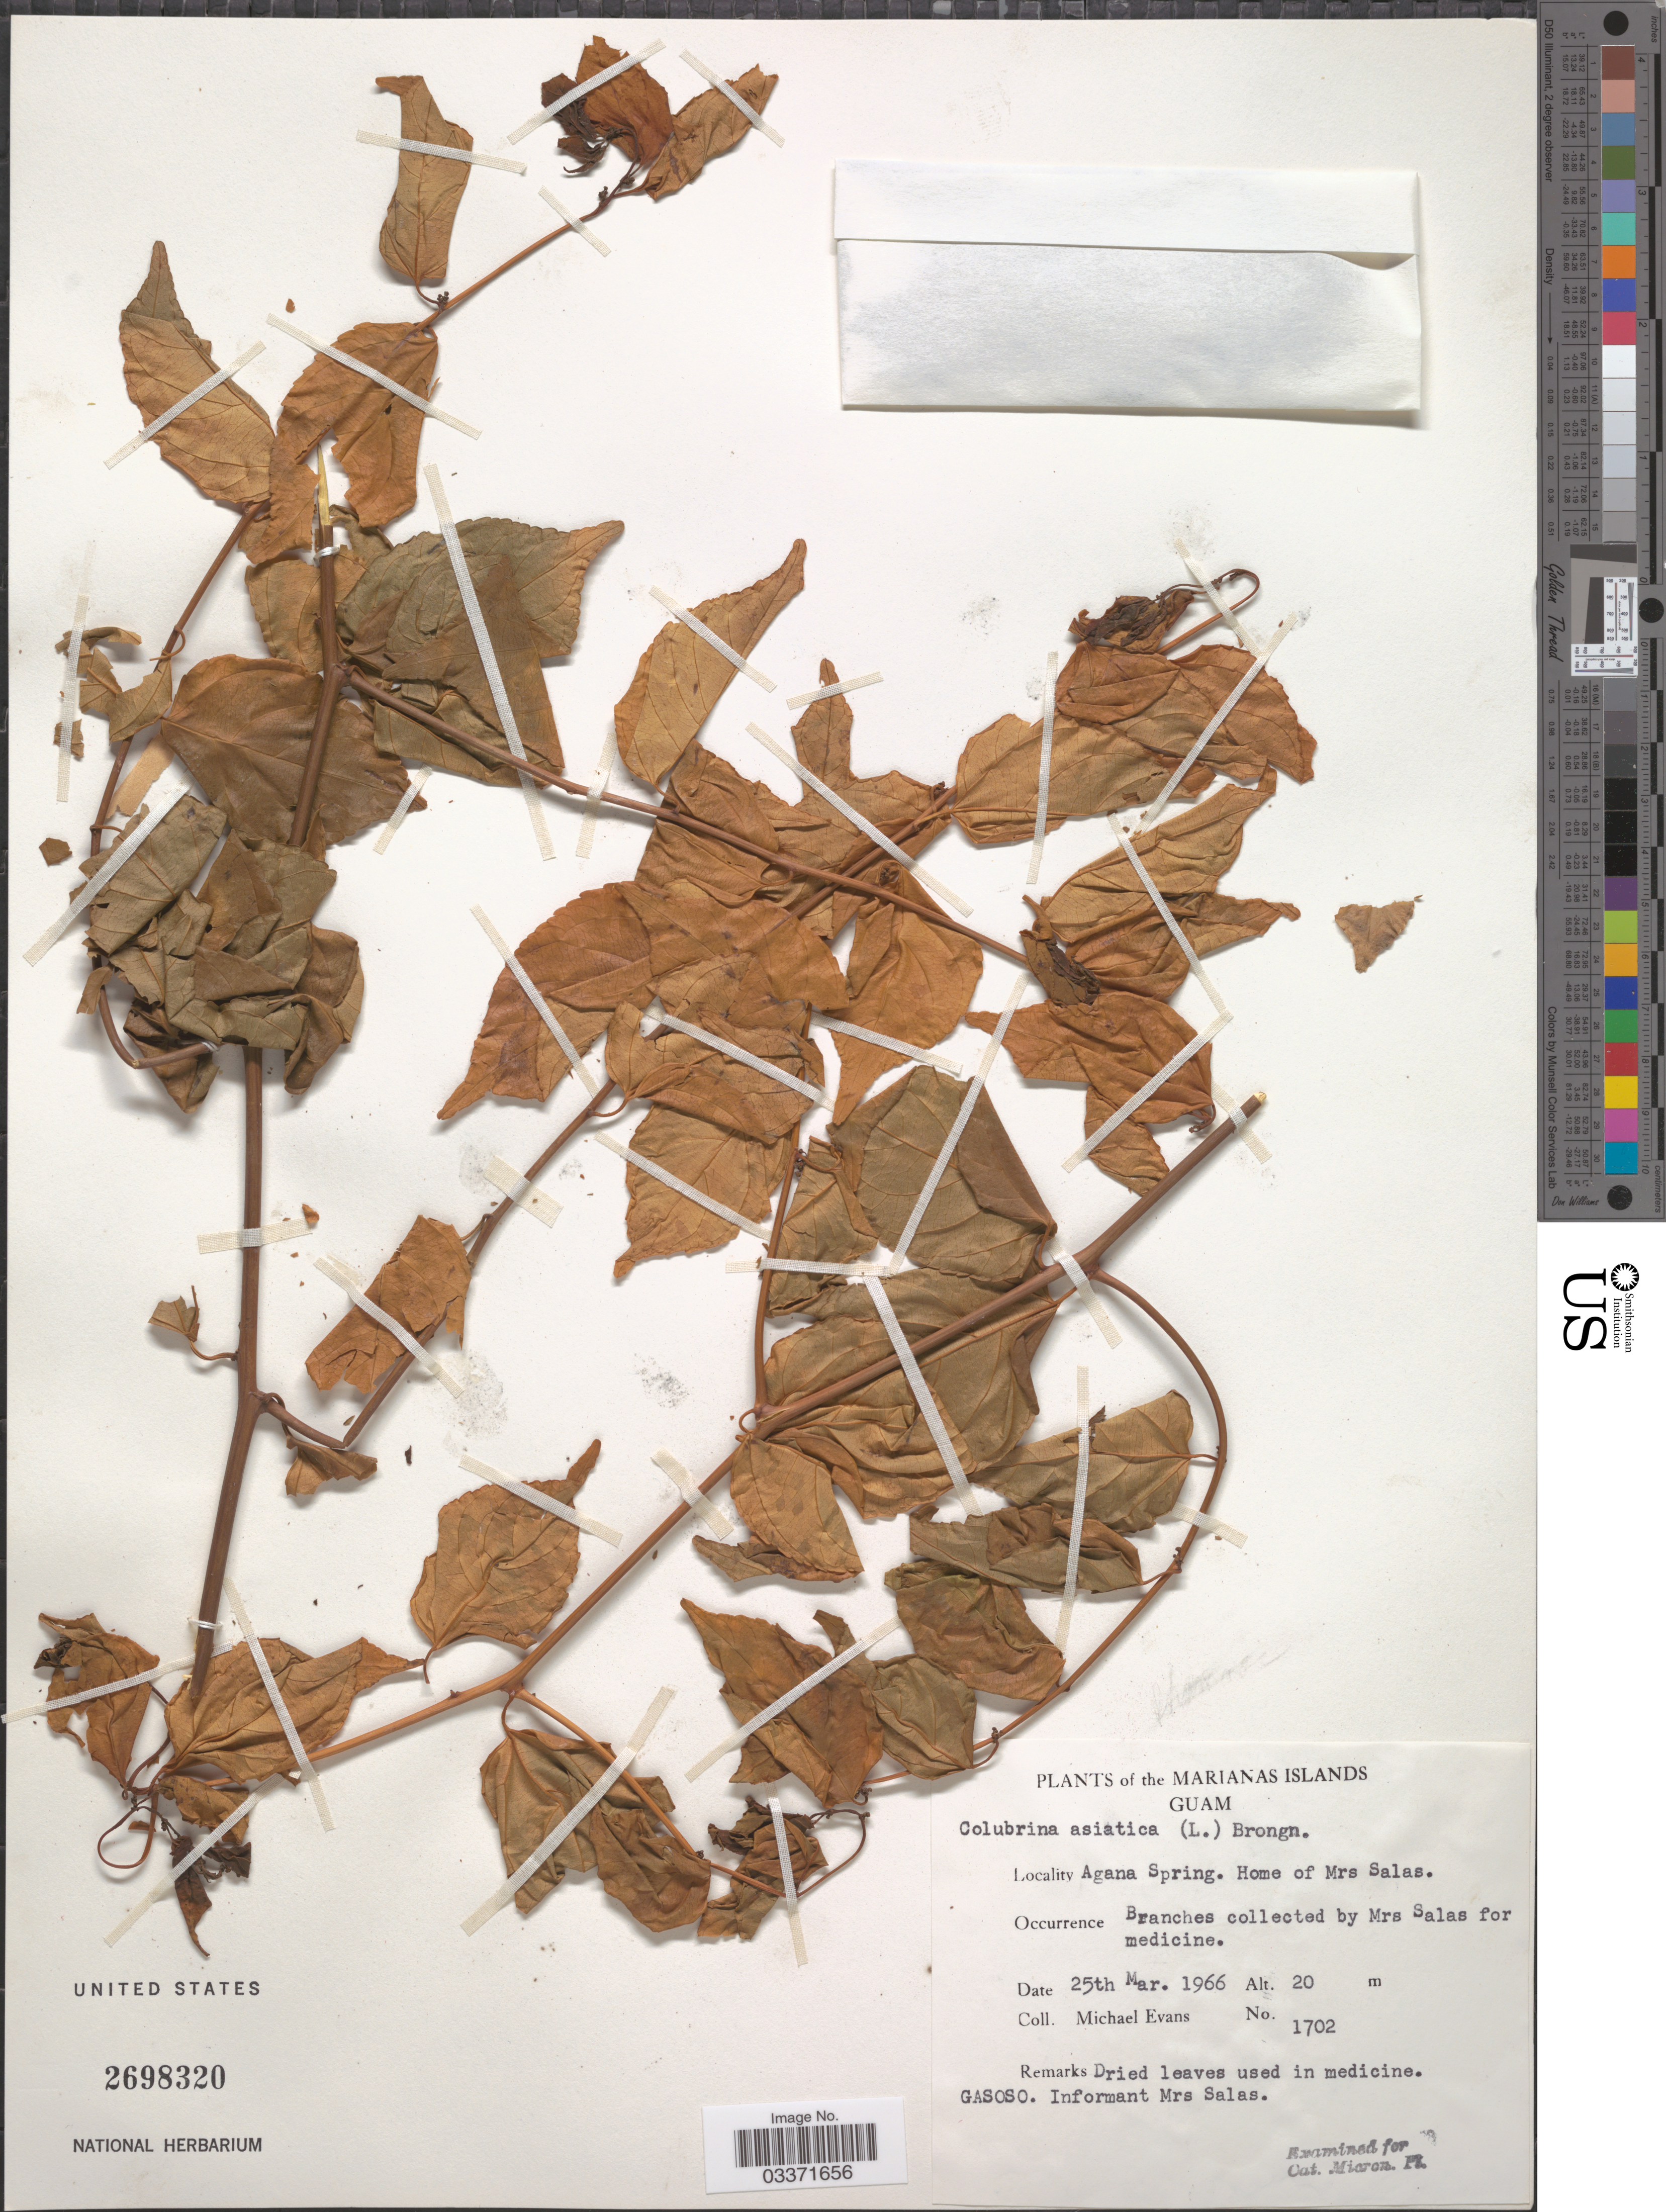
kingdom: Plantae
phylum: Tracheophyta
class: Magnoliopsida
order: Rosales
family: Rhamnaceae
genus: Colubrina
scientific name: Colubrina asiatica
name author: (L.) Brongn.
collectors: M. Evans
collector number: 1702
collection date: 1966-03-25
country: Guam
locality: The Marianas Islands, Agana Spring, Home of Mrs Salas.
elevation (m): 20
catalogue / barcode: US 2698320